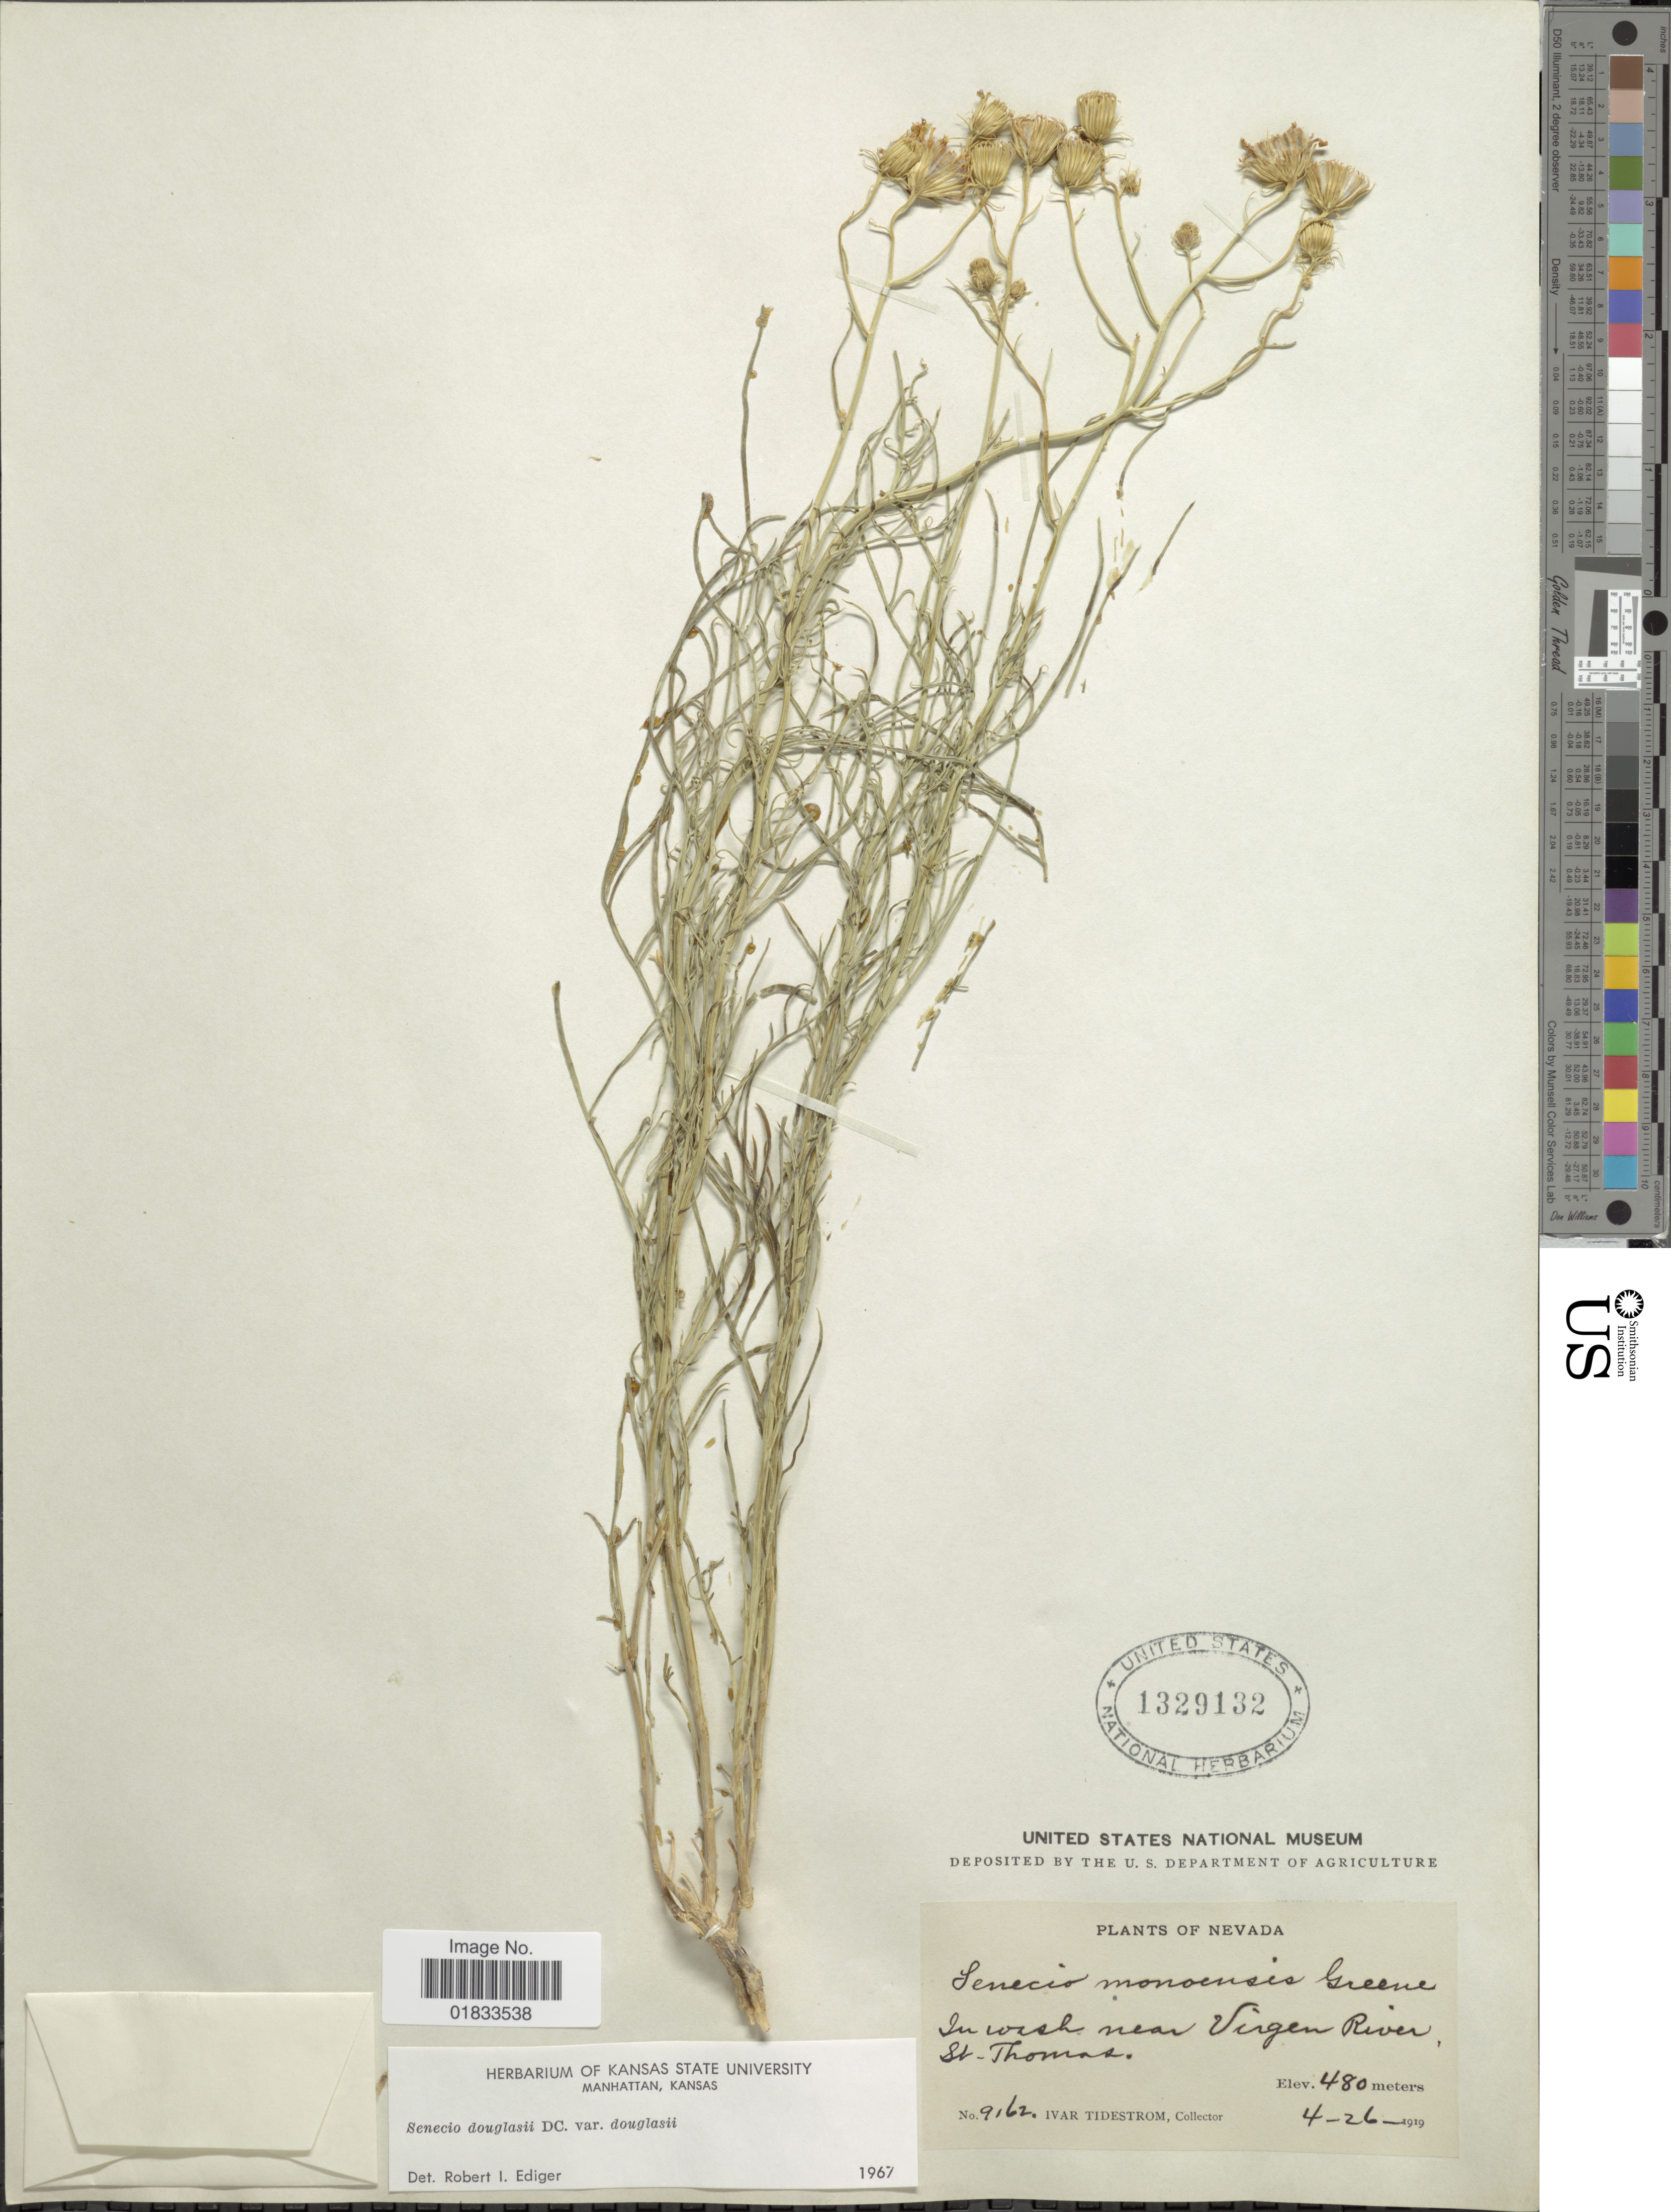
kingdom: Plantae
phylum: Tracheophyta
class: Magnoliopsida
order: Asterales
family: Asteraceae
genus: Senecio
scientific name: Senecio flaccidus var. douglasii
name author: (DC.) B.L. Turner & T.M. Barkley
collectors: I. F. Tidestrom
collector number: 9162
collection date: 1919-04-26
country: United States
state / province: Nevada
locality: In wash near Virgen River, St. Thomas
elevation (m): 480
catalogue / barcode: US 1329132